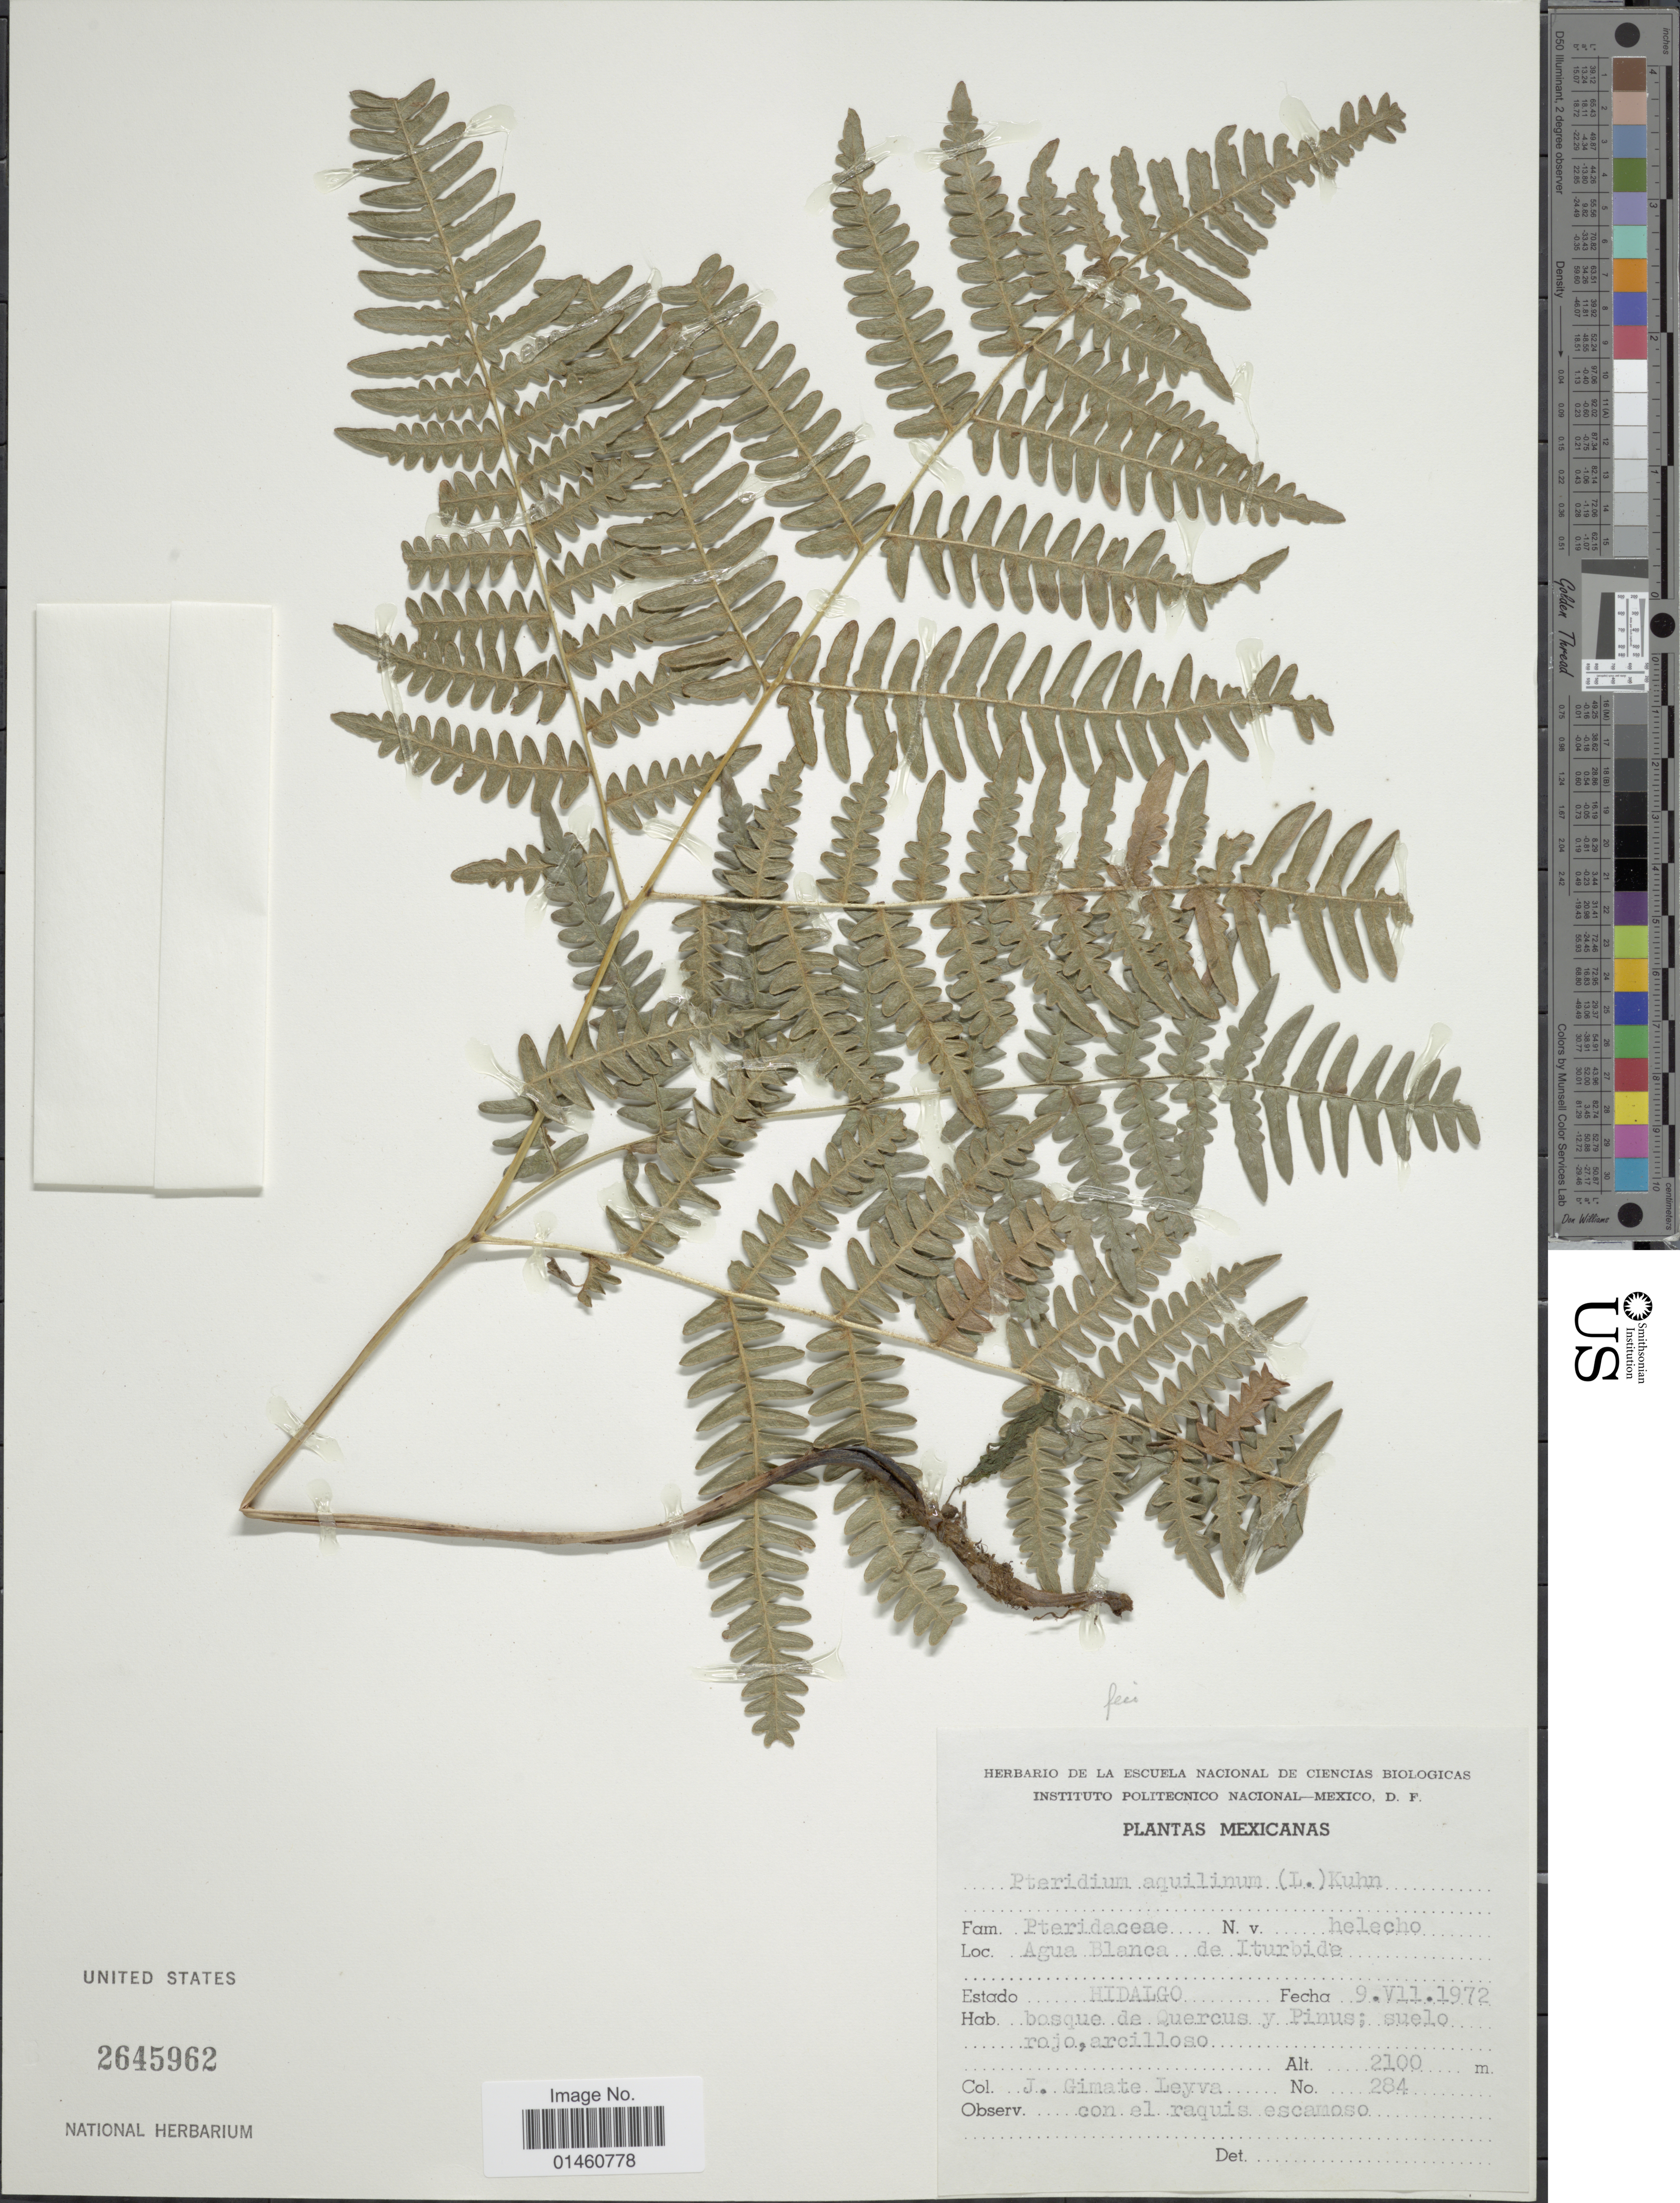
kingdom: Plantae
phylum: Tracheophyta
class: Polypodiopsida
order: Polypodiales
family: Dennstaedtiaceae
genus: Pteridium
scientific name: Pteridium aquilinum var. feei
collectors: J. Leyva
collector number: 284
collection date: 1972-07-09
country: Mexico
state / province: Hidalgo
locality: Agua Blanca de Iturbide.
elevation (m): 2100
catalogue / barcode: US 2645962